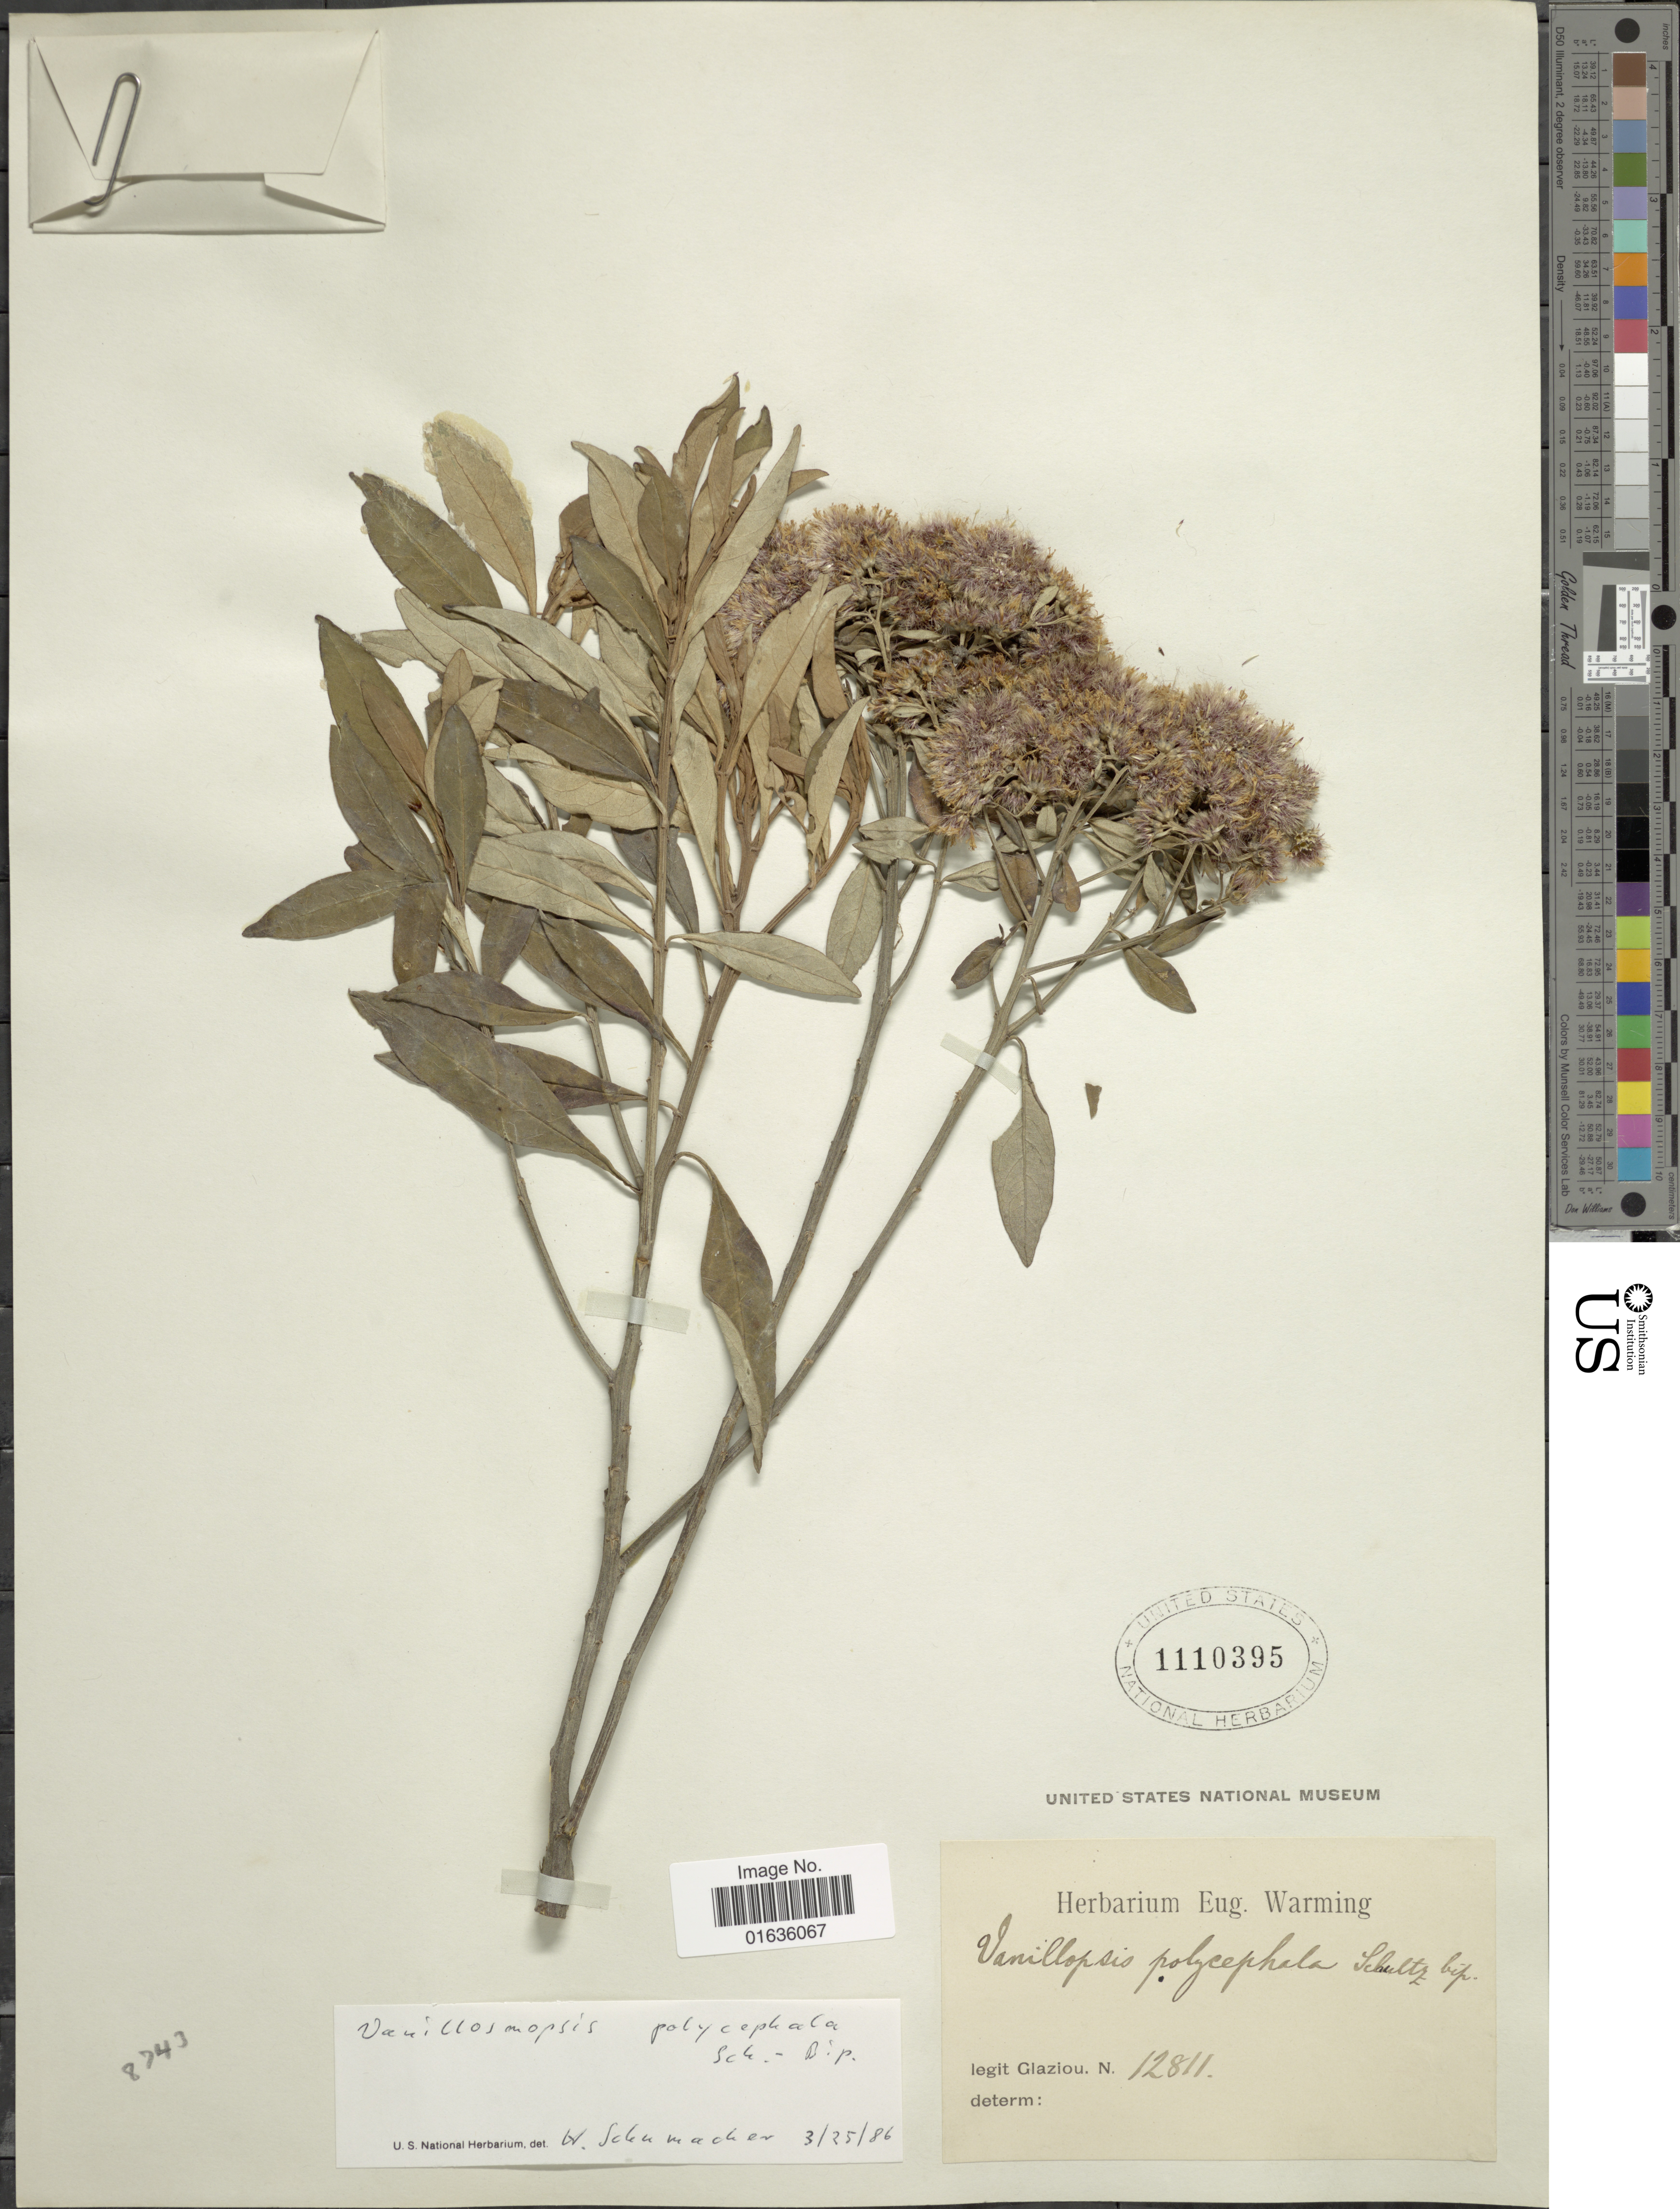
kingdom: Plantae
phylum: Tracheophyta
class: Magnoliopsida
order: Asterales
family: Asteraceae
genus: Eremanthus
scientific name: Eremanthus polycephalus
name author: (DC.) MacLeish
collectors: Glaziou, --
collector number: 12811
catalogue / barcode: US 110395